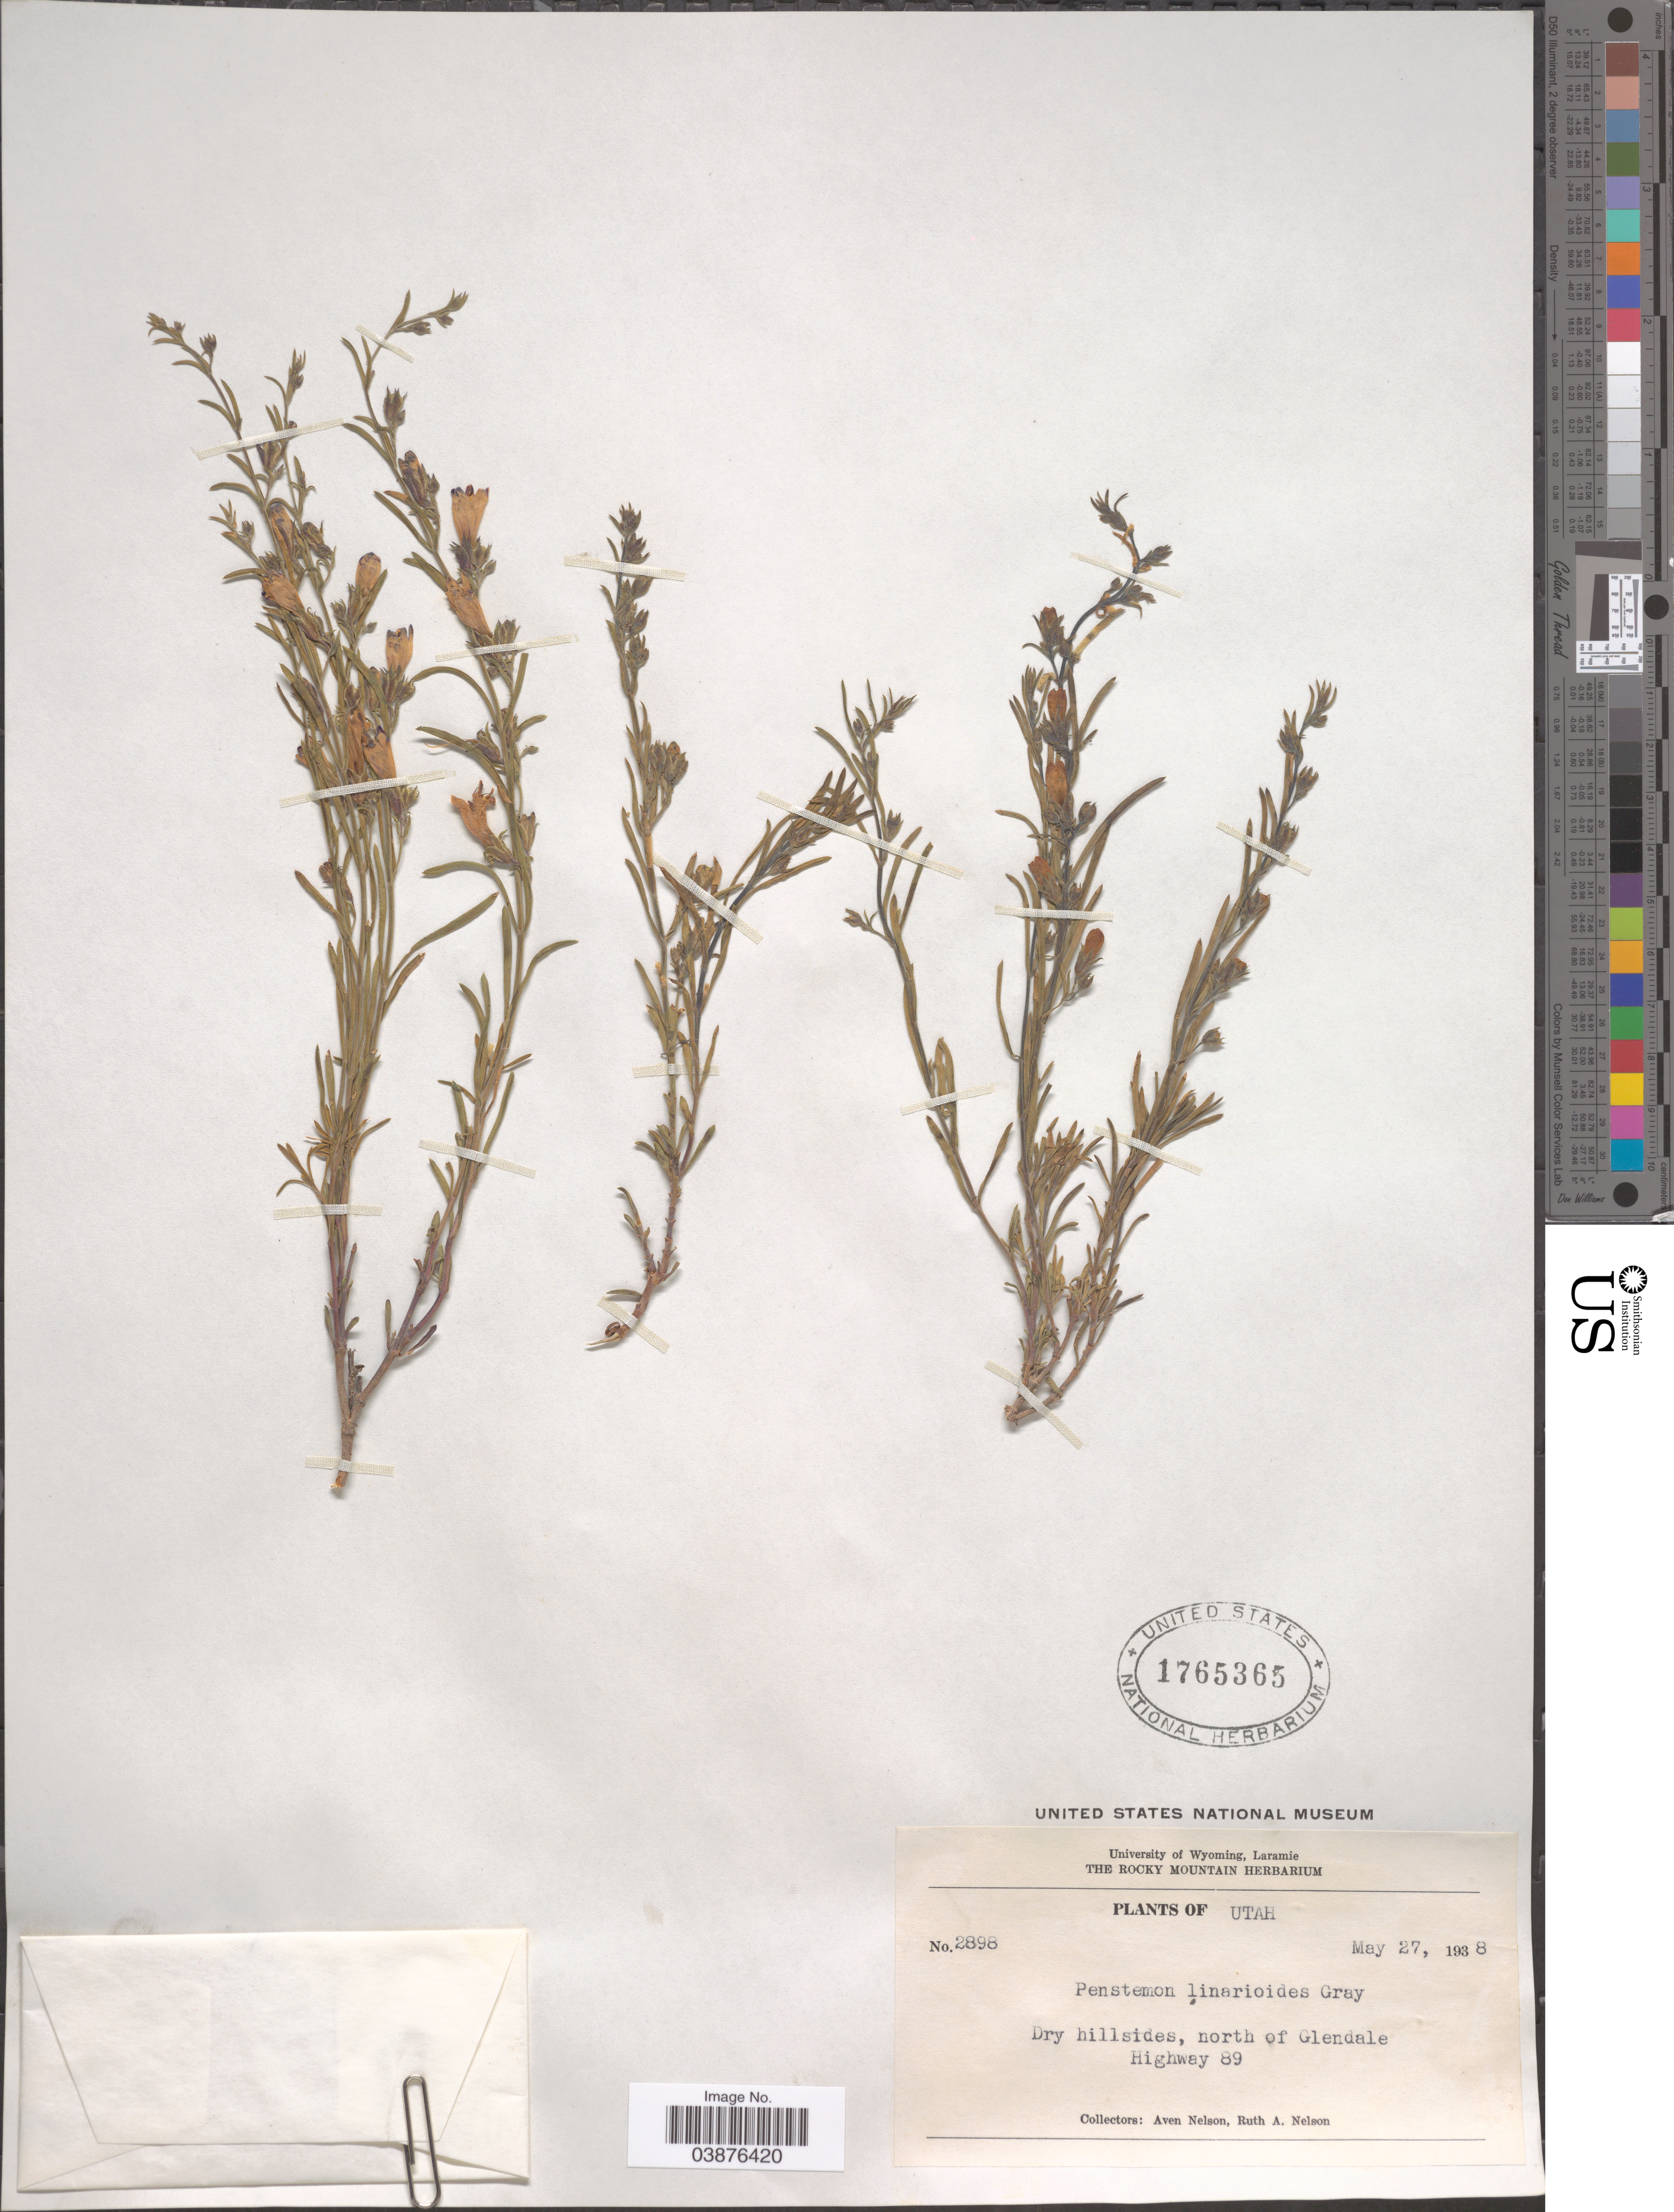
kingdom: Plantae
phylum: Tracheophyta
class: Magnoliopsida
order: Lamiales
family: Plantaginaceae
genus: Penstemon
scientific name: Penstemon linarioides var. viridis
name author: D.D. Keck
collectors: A. Nelson & R. A. Nelson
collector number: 2898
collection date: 1938-05-27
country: United States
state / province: Utah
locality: Dry hillsides, north of Glendale. Highway 89.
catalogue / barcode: US 1765365